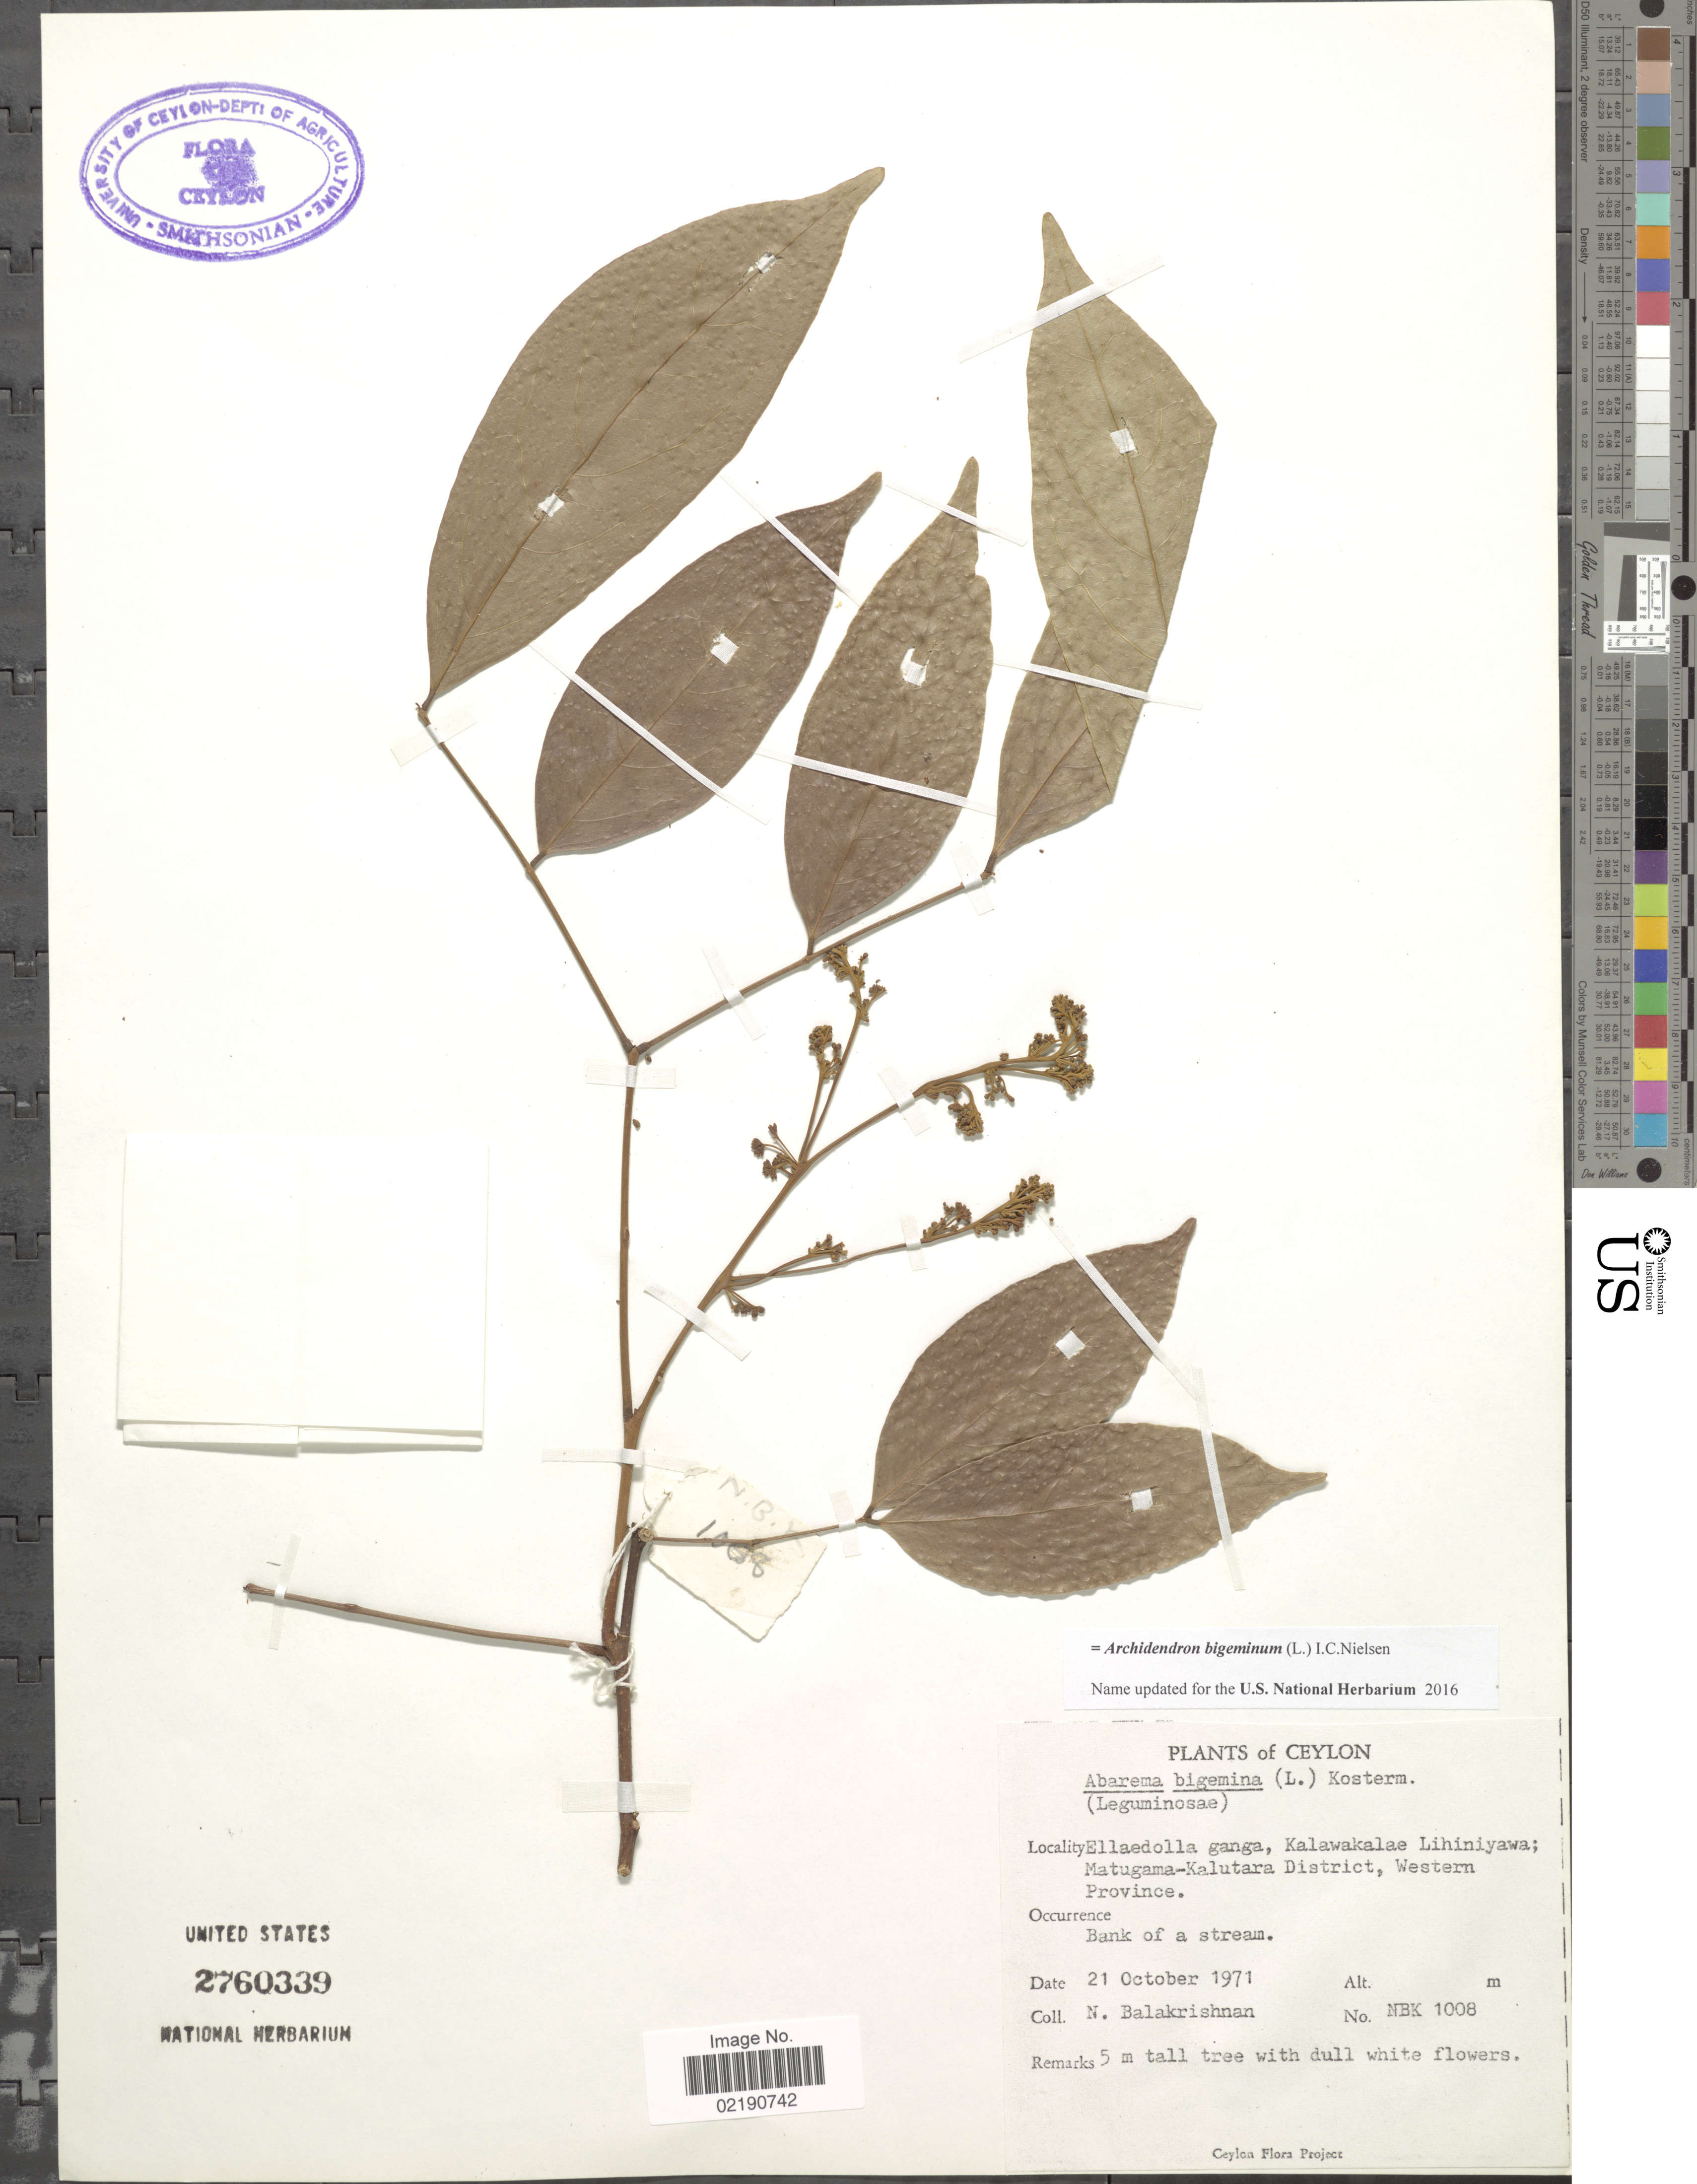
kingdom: Plantae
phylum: Tracheophyta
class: Magnoliopsida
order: Fabales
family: Fabaceae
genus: Archidendron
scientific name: Archidendron bigeminum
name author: I.C. Nielsen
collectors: N. Balakrishnan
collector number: NBK1008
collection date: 1971-10-21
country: Sri Lanka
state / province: Western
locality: Ceylon, Ellaedolla ganga, Kalawakalae Lihiniyawa, Matugama-Kalutara District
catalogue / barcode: US 2760339